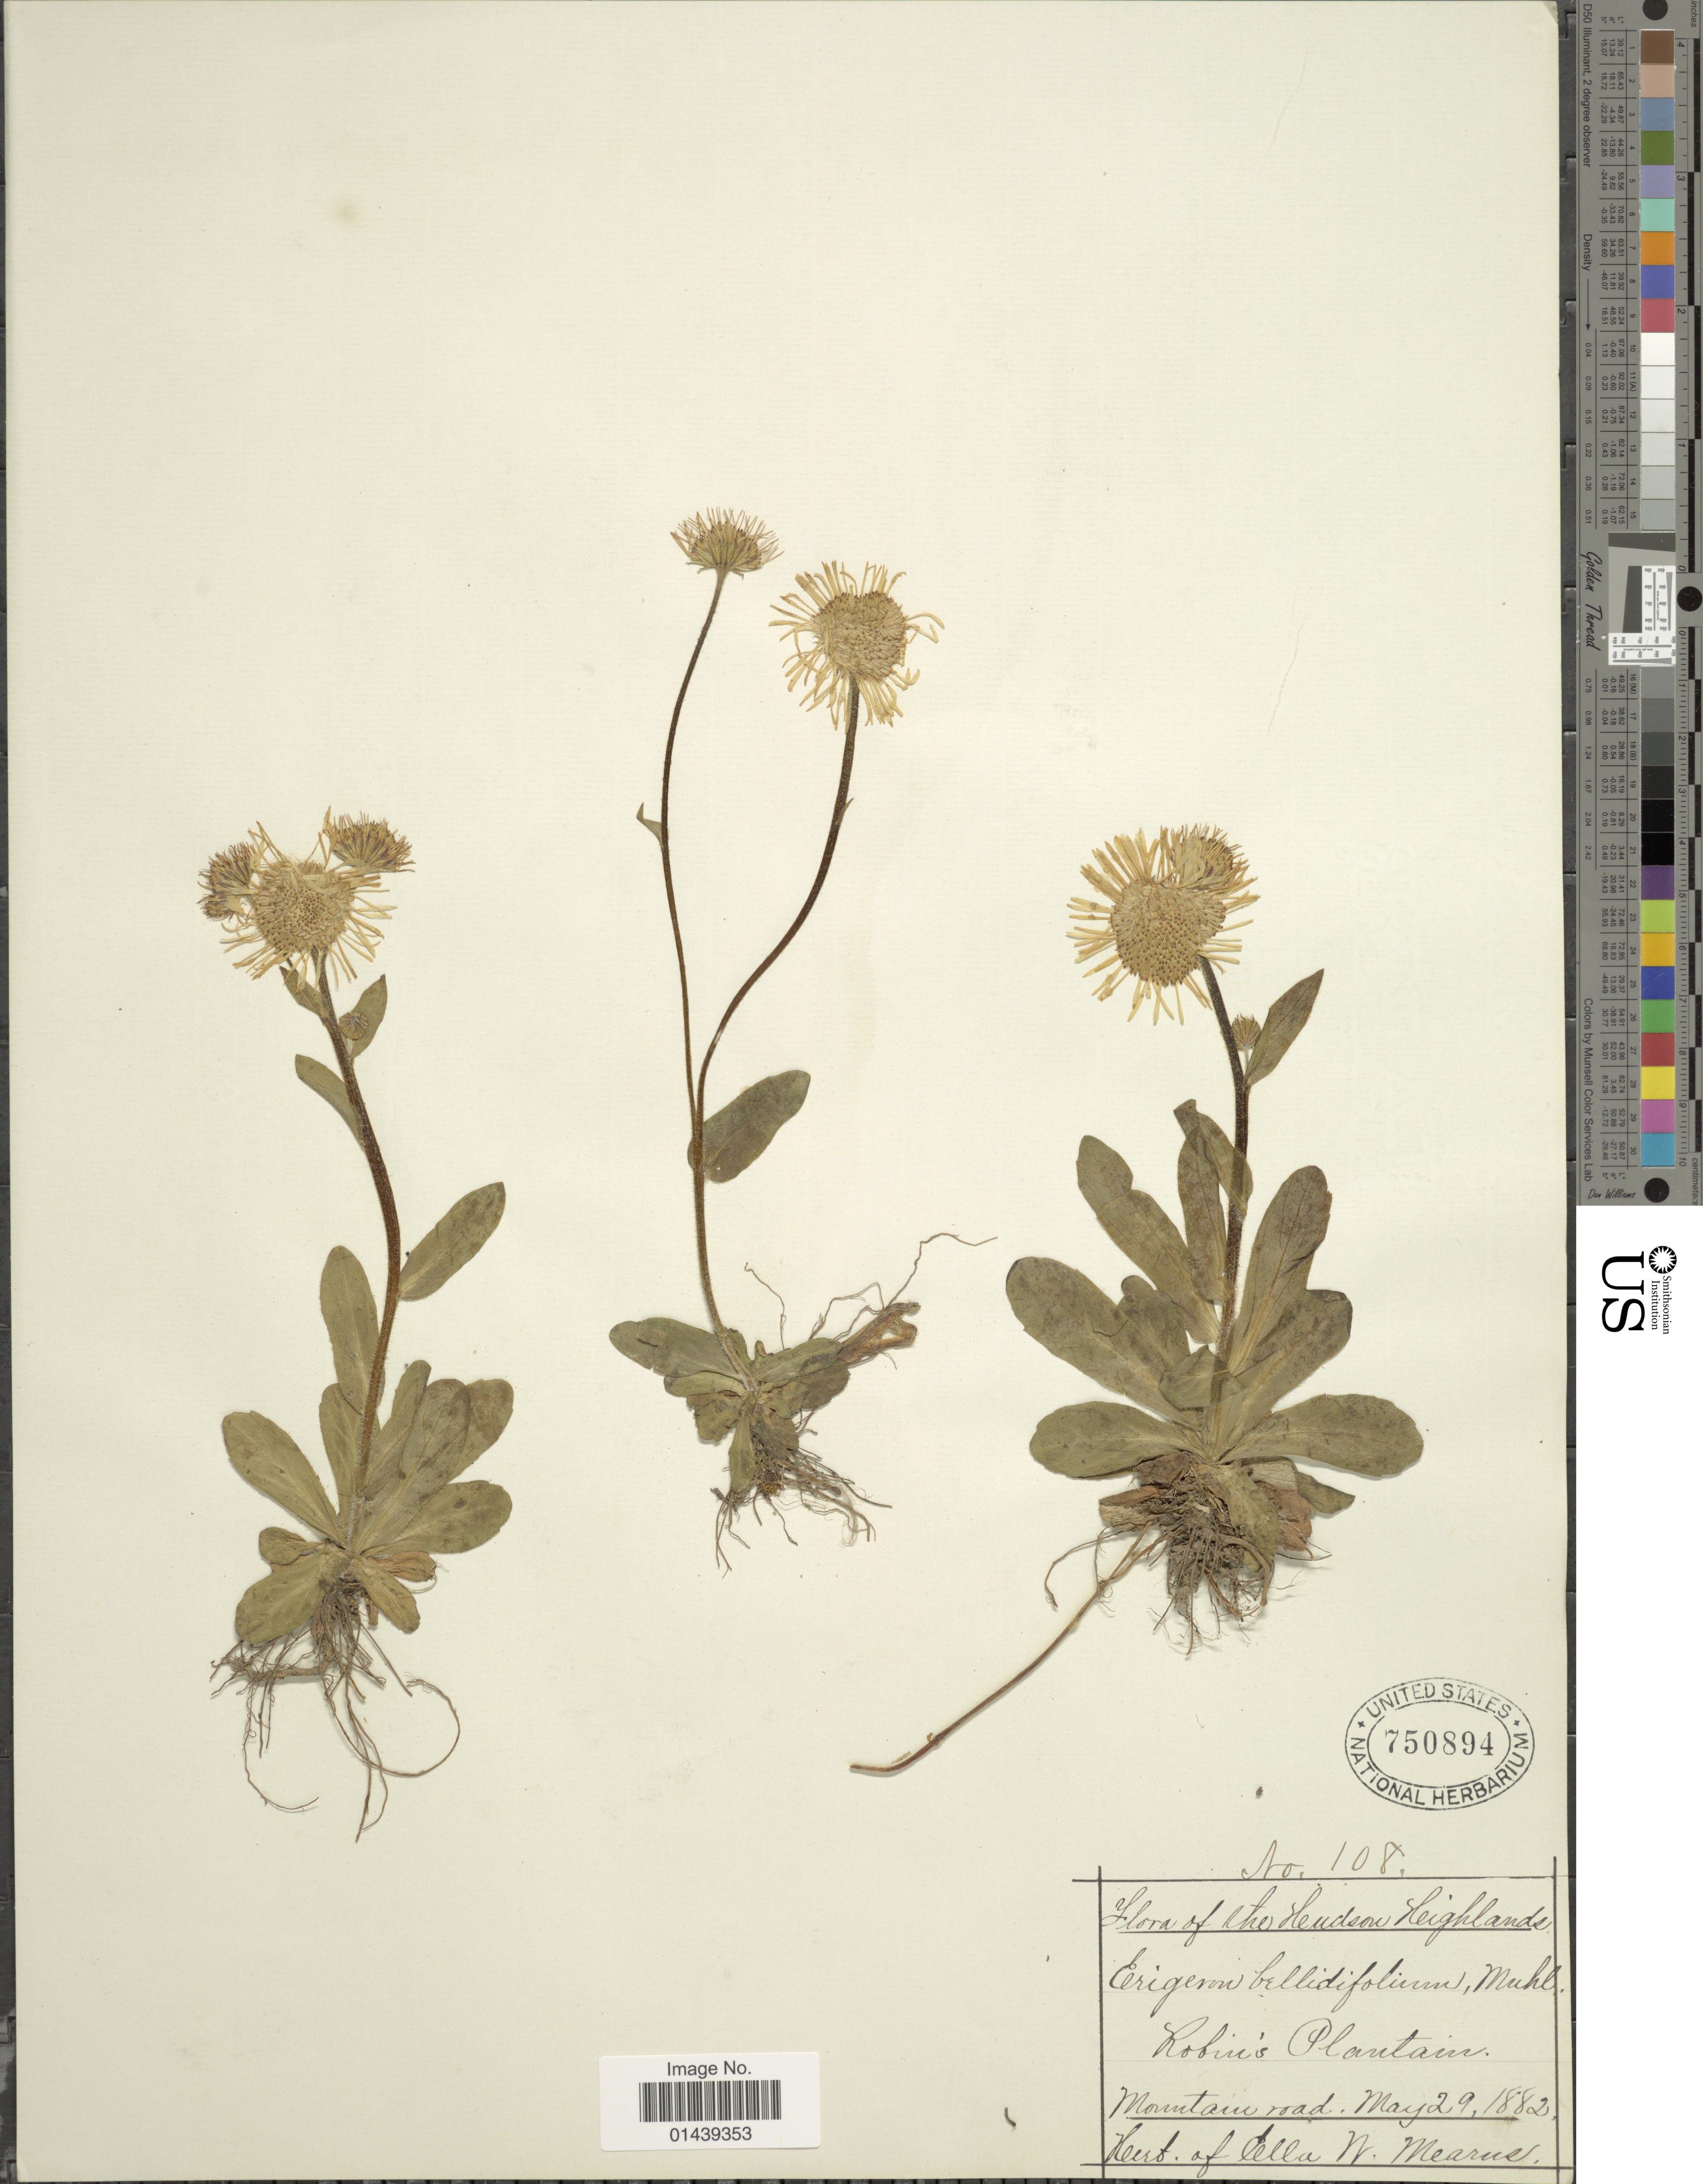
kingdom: Plantae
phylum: Tracheophyta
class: Magnoliopsida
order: Asterales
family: Asteraceae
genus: Erigeron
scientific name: Erigeron pulchellus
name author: Michx.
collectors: ex herb. Edgar A. Mearns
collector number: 108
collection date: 1882-05-29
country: United States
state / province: new York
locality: Hudson Highlands. Robin's Plantain. Mountain road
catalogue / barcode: US 750894